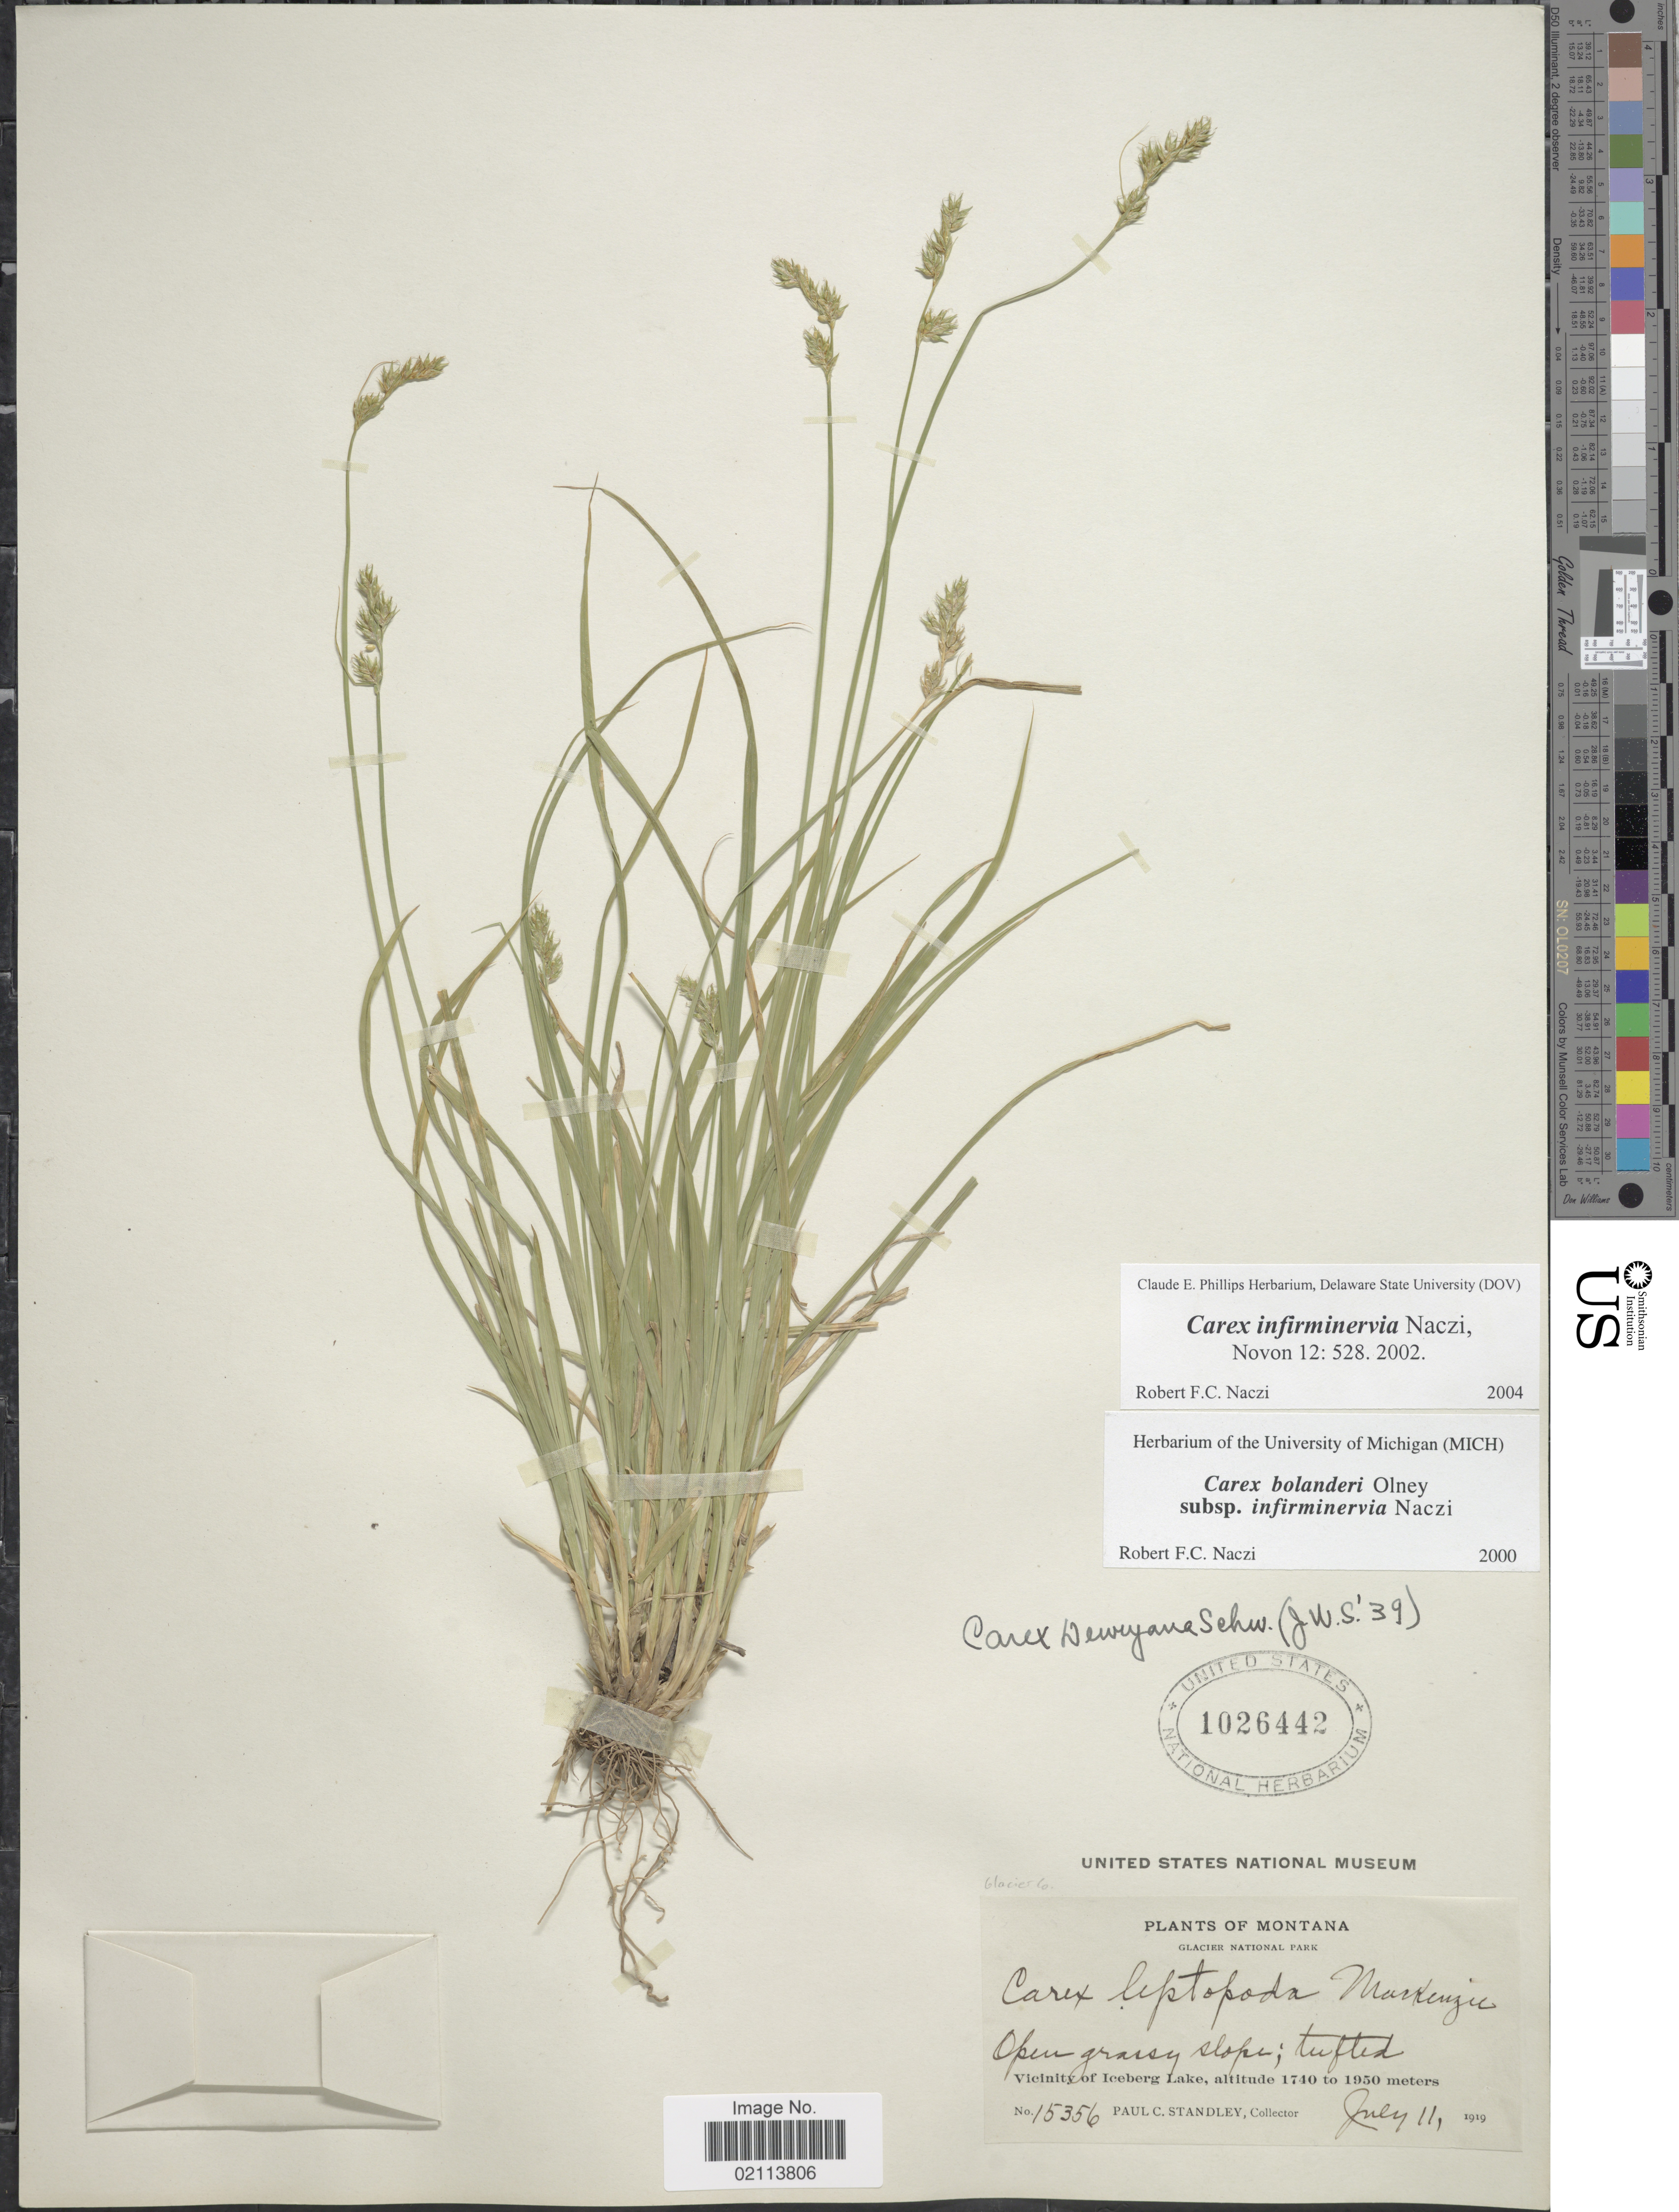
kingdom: Plantae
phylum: Tracheophyta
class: Liliopsida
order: Poales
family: Cyperaceae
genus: Carex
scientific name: Carex infirminervia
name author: Naczi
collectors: P. C. Standley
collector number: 15356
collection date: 1919-07-11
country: United States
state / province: Montana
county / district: Glacier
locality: Glacier National Park, Vicinity of Iceberg Lake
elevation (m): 1740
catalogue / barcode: US 1026442